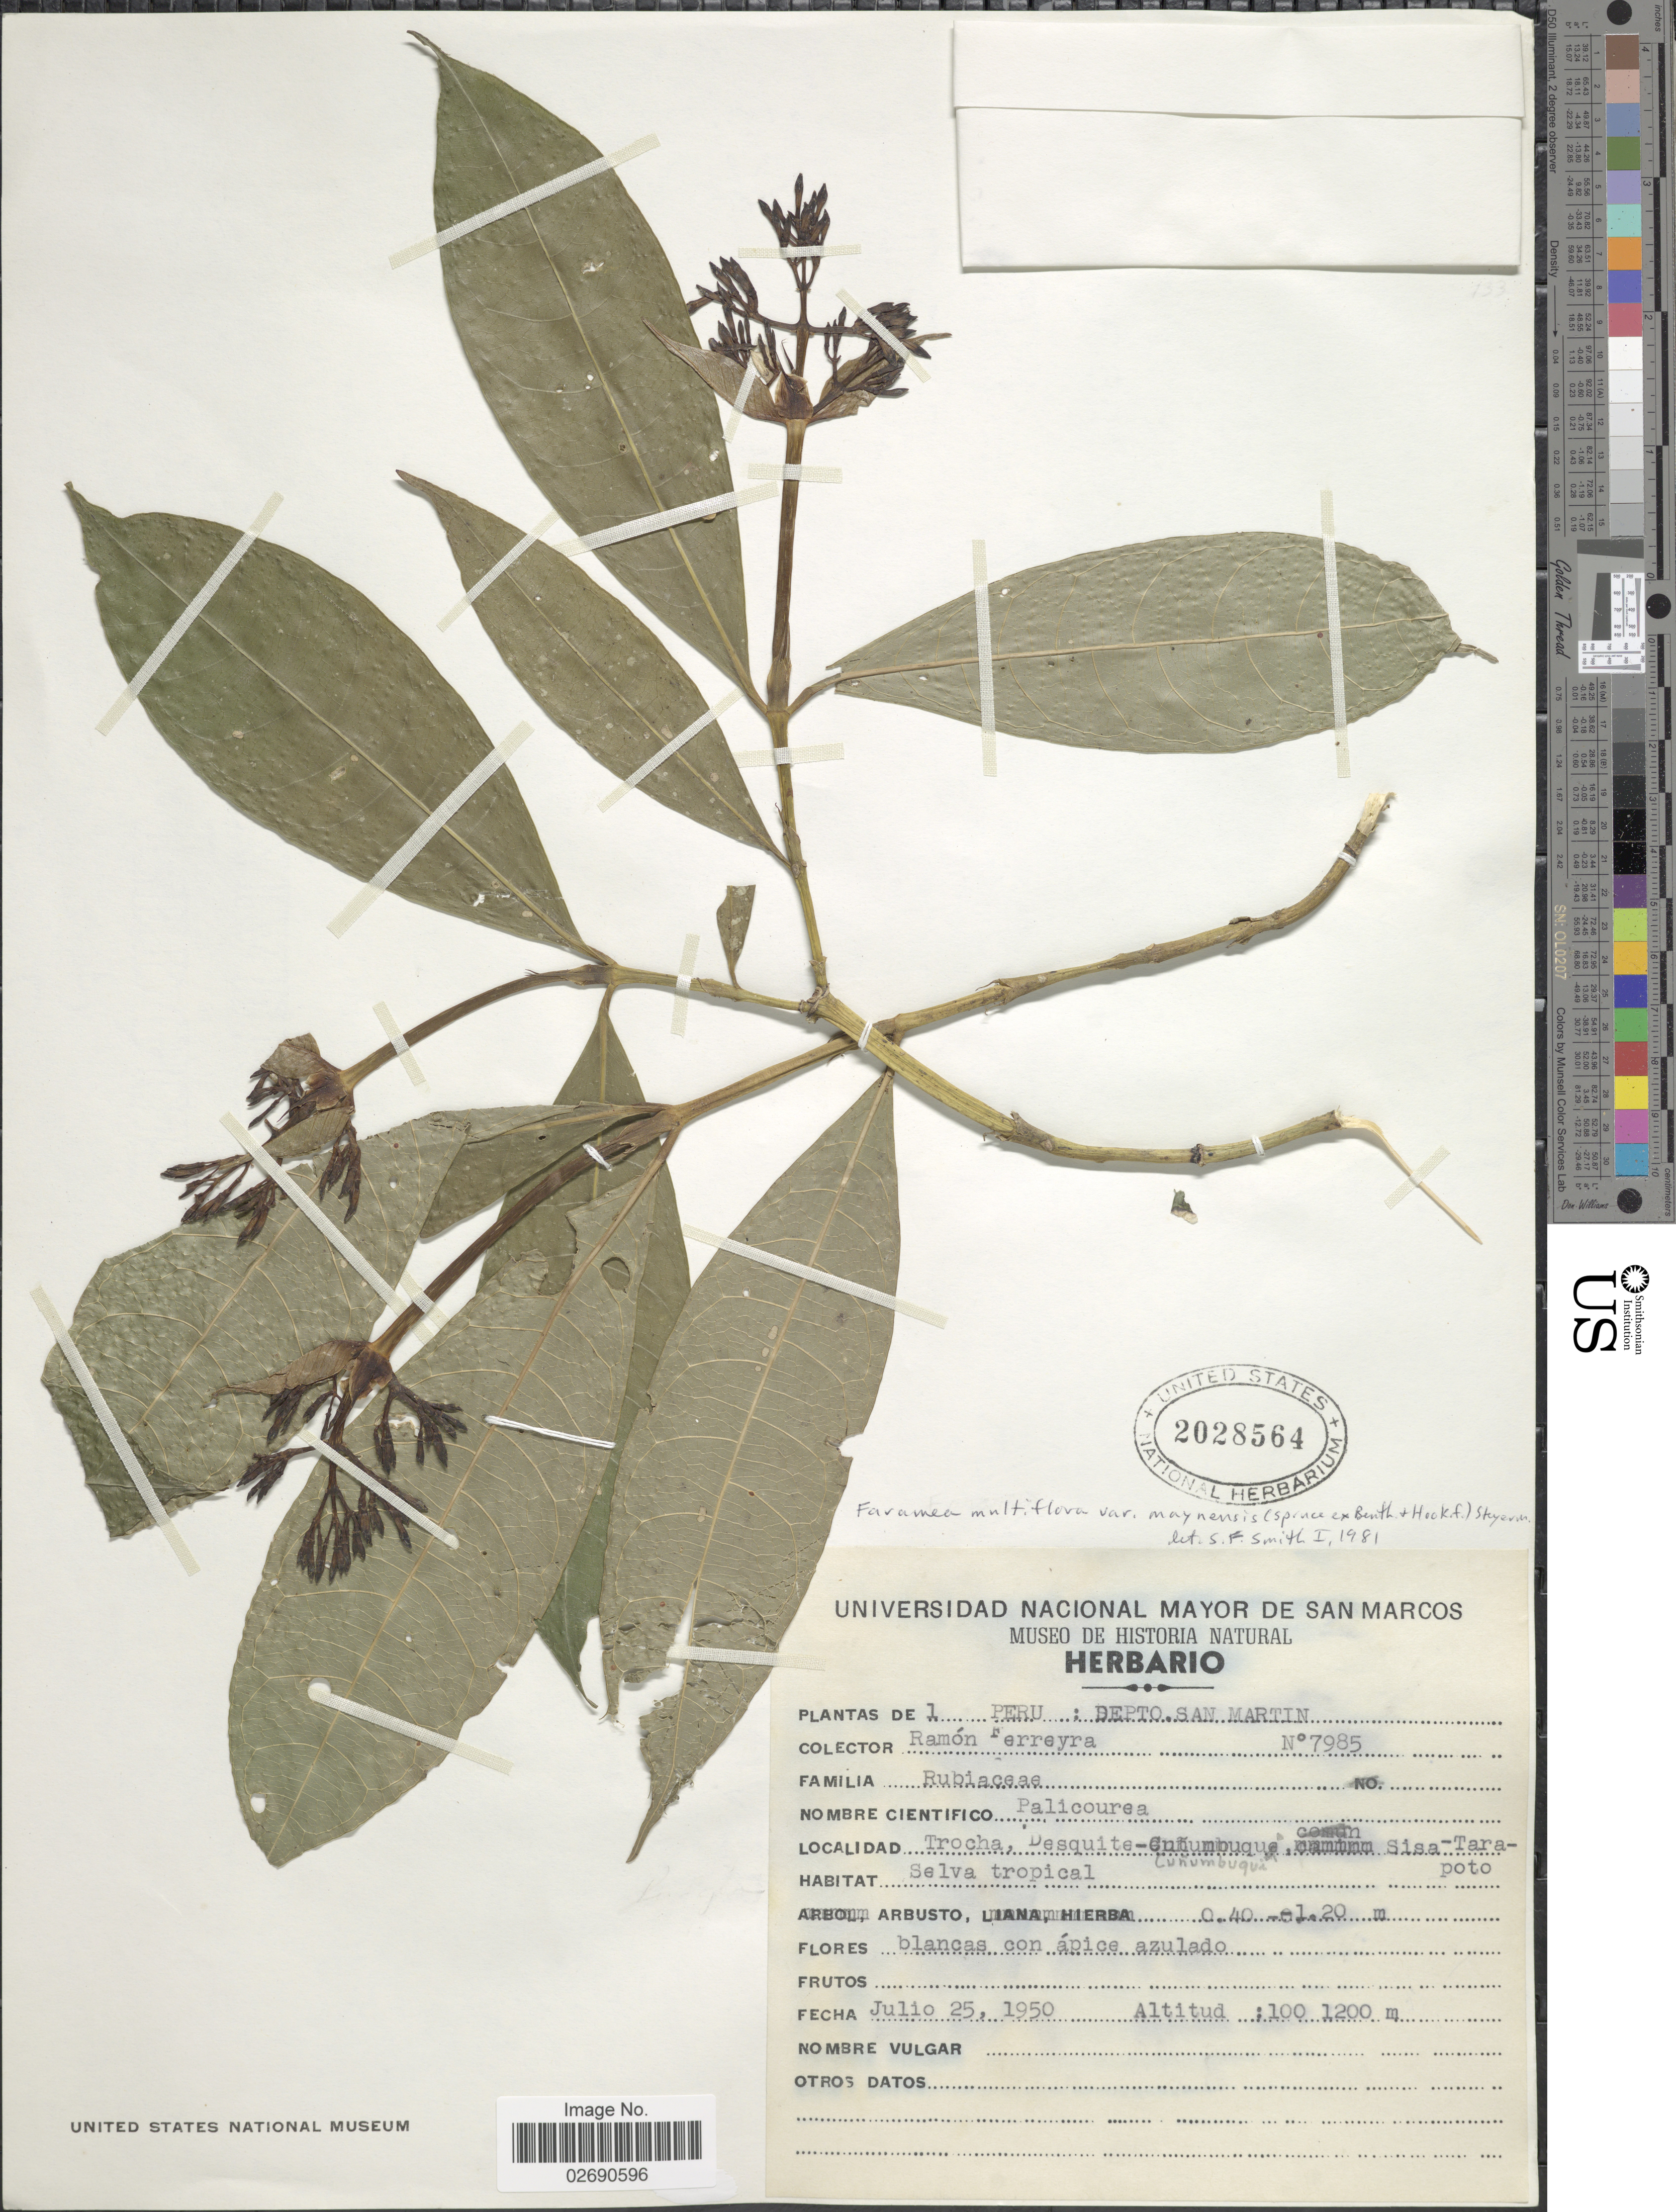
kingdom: Plantae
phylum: Tracheophyta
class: Magnoliopsida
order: Gentianales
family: Rubiaceae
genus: Faramea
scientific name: Faramea multiflora var. maynensis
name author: (Spruce ex Rusby) Steyerm.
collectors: R. A. Ferreyra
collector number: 7985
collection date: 1950-07-25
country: Peru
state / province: San Martín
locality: Trocha, Desquite - Cuñumbuque, Sisa - Tarapoto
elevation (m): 100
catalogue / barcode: US 2028564